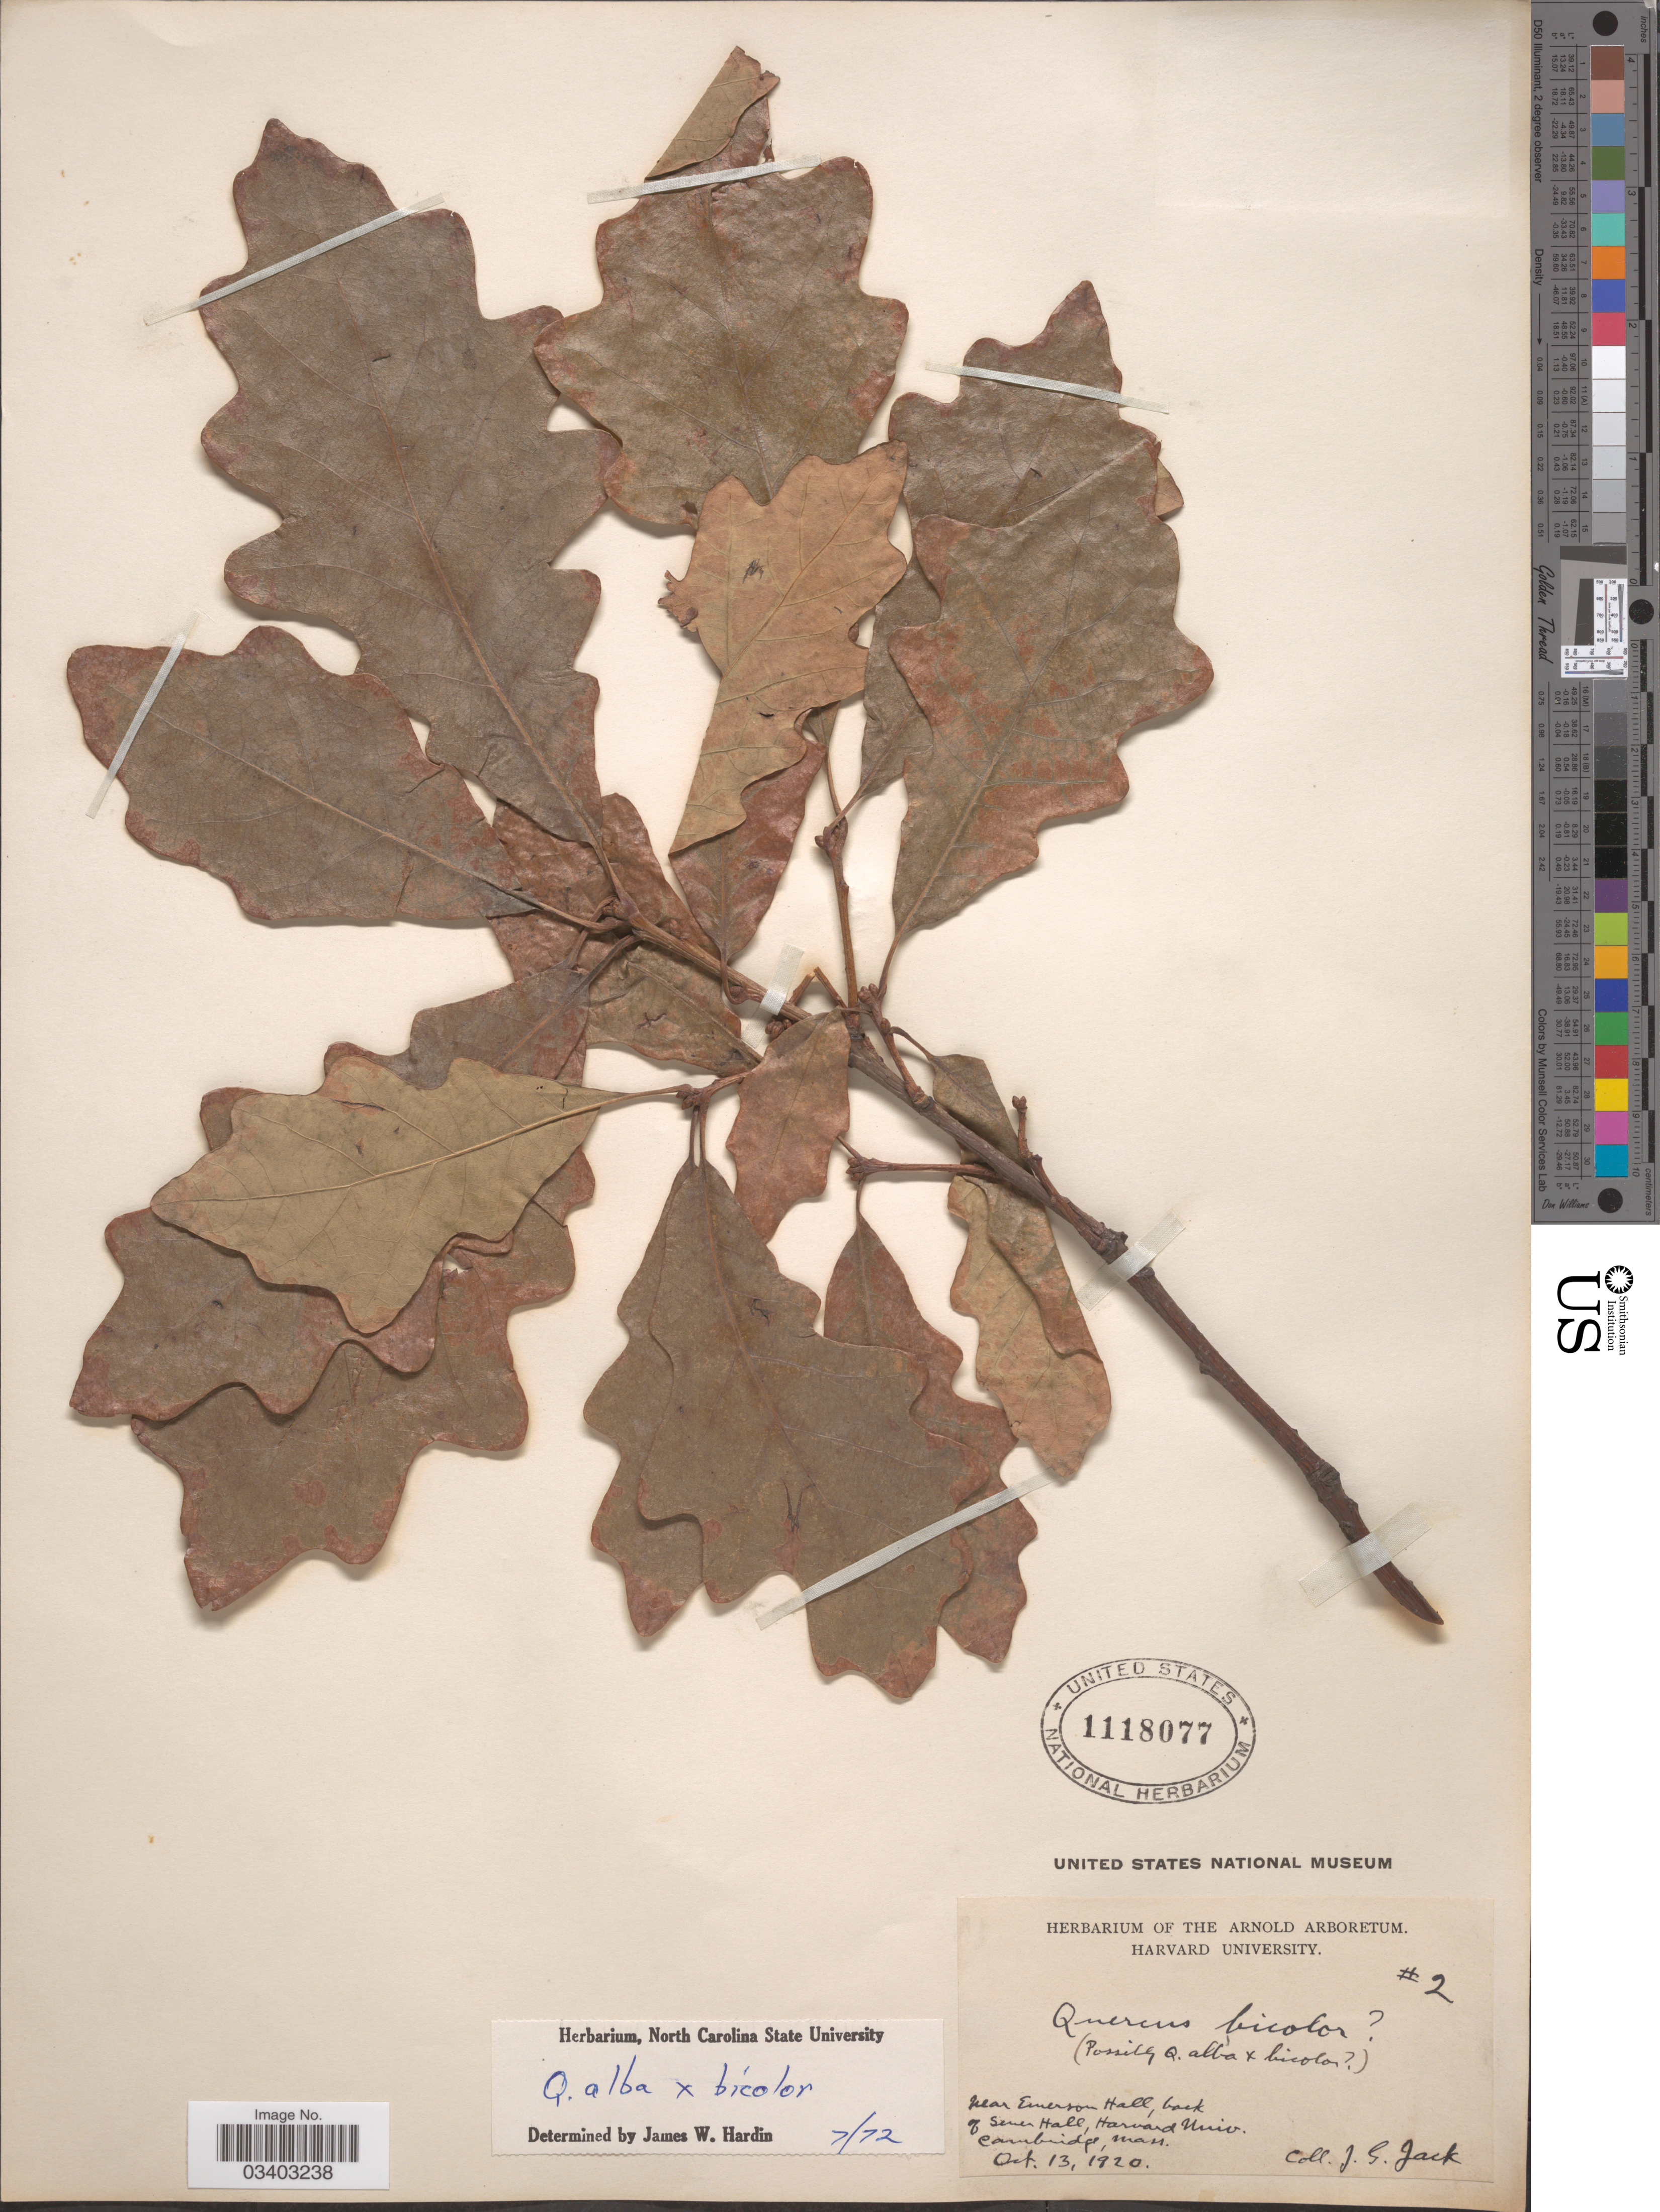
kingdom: Plantae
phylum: Tracheophyta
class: Magnoliopsida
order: Fagales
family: Fagaceae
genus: Quercus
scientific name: Quercus alba x Q. bicolor Willd.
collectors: J. G. Jack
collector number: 2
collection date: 1920-10-13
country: United States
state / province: Massachusetts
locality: Near Emerson Hall, back of Sever Hall, Harvard Univ. Cambridge.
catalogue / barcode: US 1118077